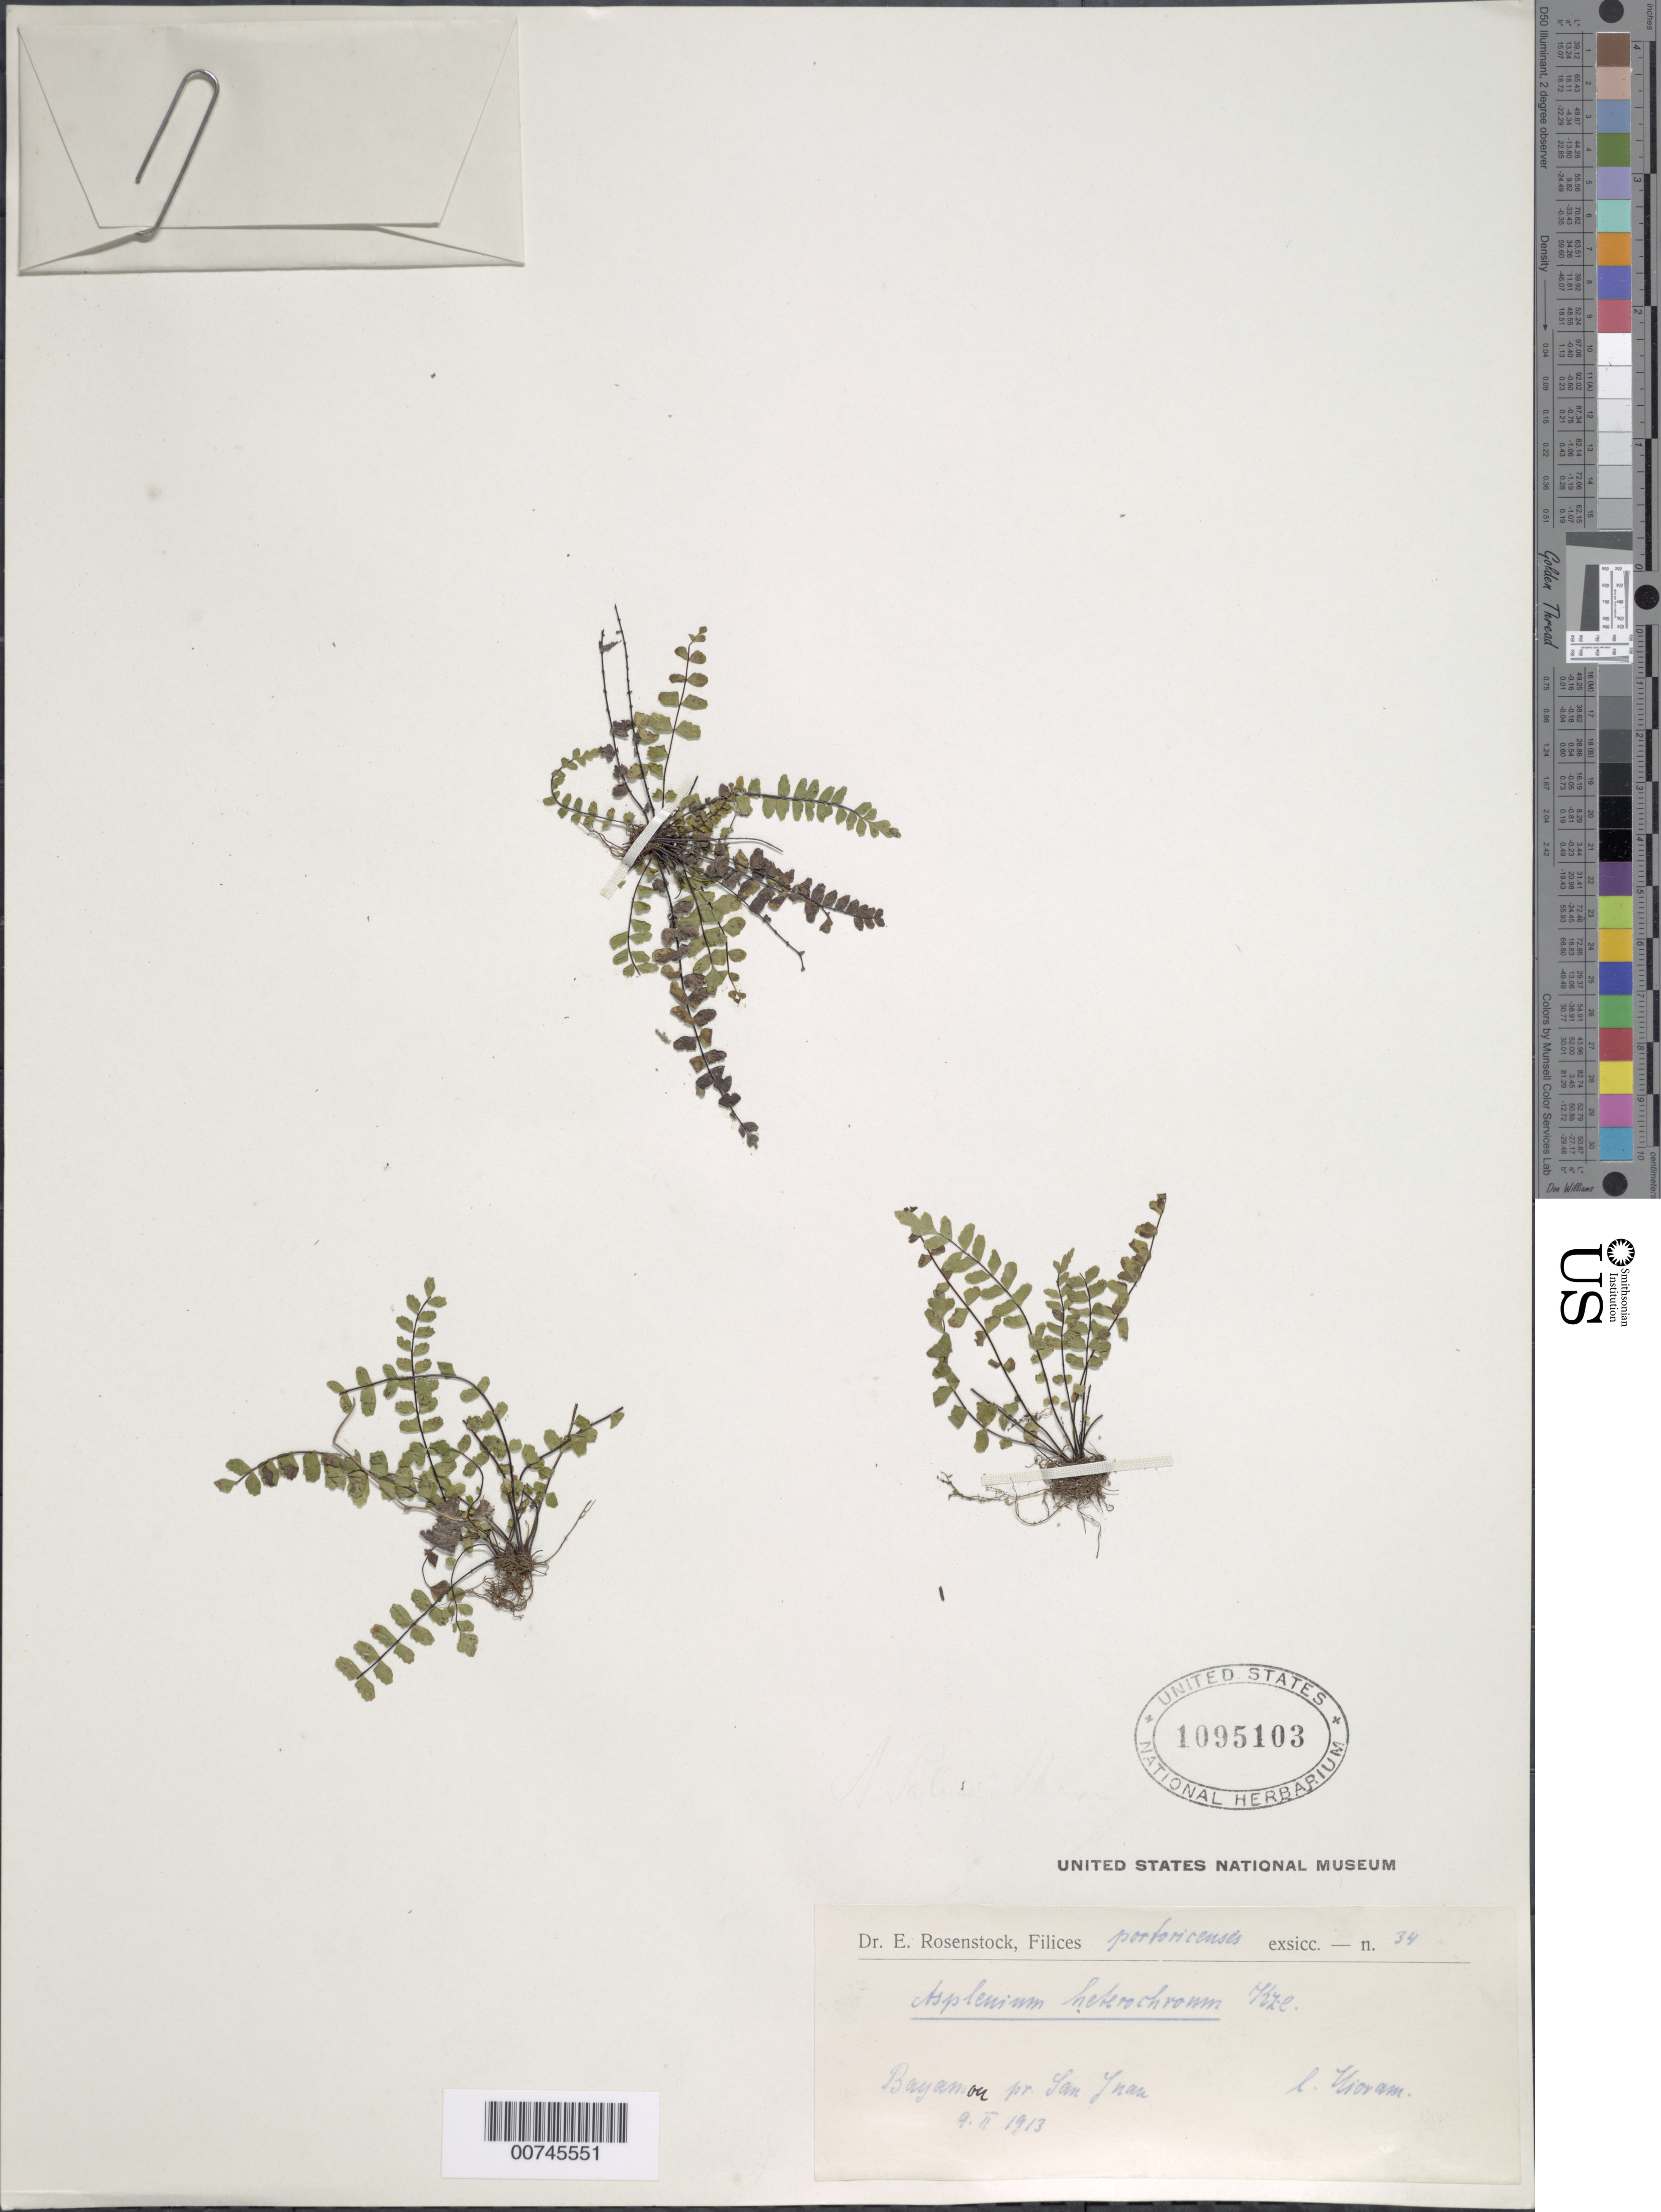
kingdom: Plantae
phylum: Tracheophyta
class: Polypodiopsida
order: Polypodiales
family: Aspleniaceae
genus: Asplenium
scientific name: Asplenium heterochroum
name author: Kunze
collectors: Bro. Hioram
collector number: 34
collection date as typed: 09 Feb 1913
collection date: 1913-02-09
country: Puerto Rico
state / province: Bayamón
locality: Bayamón pr. San Juan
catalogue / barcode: US 1095103